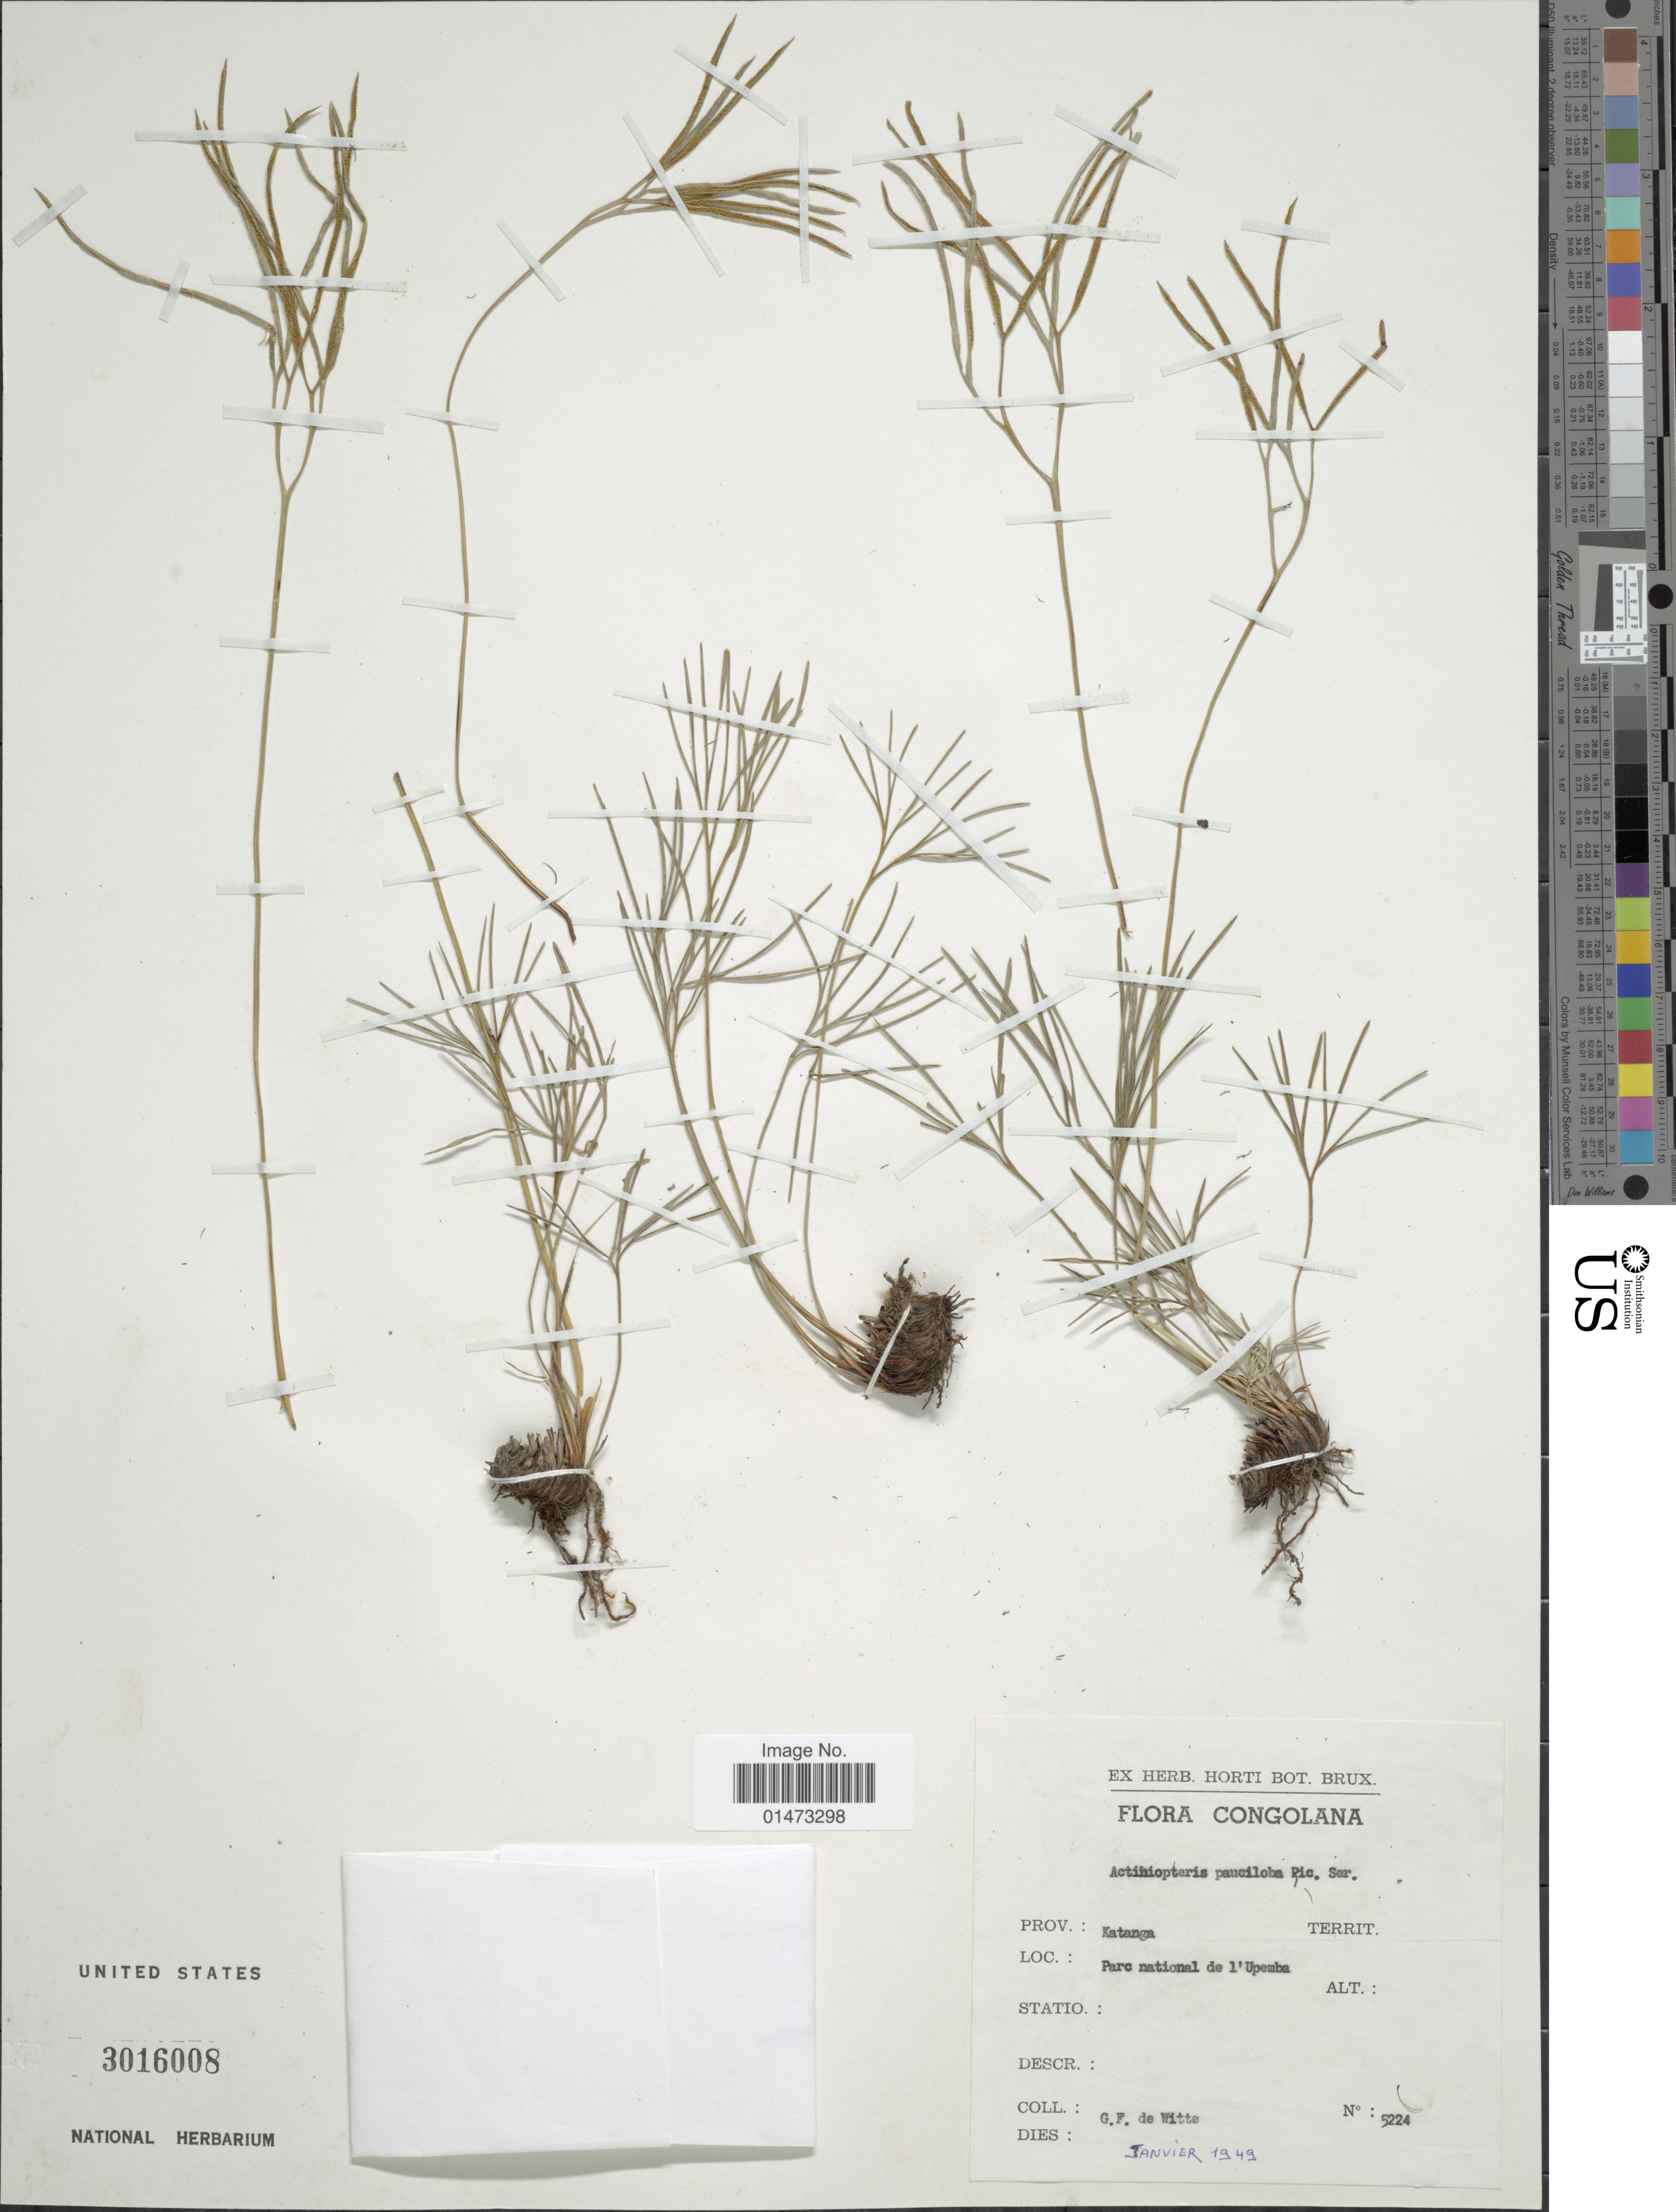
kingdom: Plantae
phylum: Tracheophyta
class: Polypodiopsida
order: Polypodiales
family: Pteridaceae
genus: Actiniopteris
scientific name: Actiniopteris radiata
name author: (Sw.) Link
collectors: G. de Witte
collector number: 5224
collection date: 1949-01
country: Congo, Democratic Republic of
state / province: Haut-Katanga / Haut-Lomami / Lualaba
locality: Parc National de l'Upemba.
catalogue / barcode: US 3016008